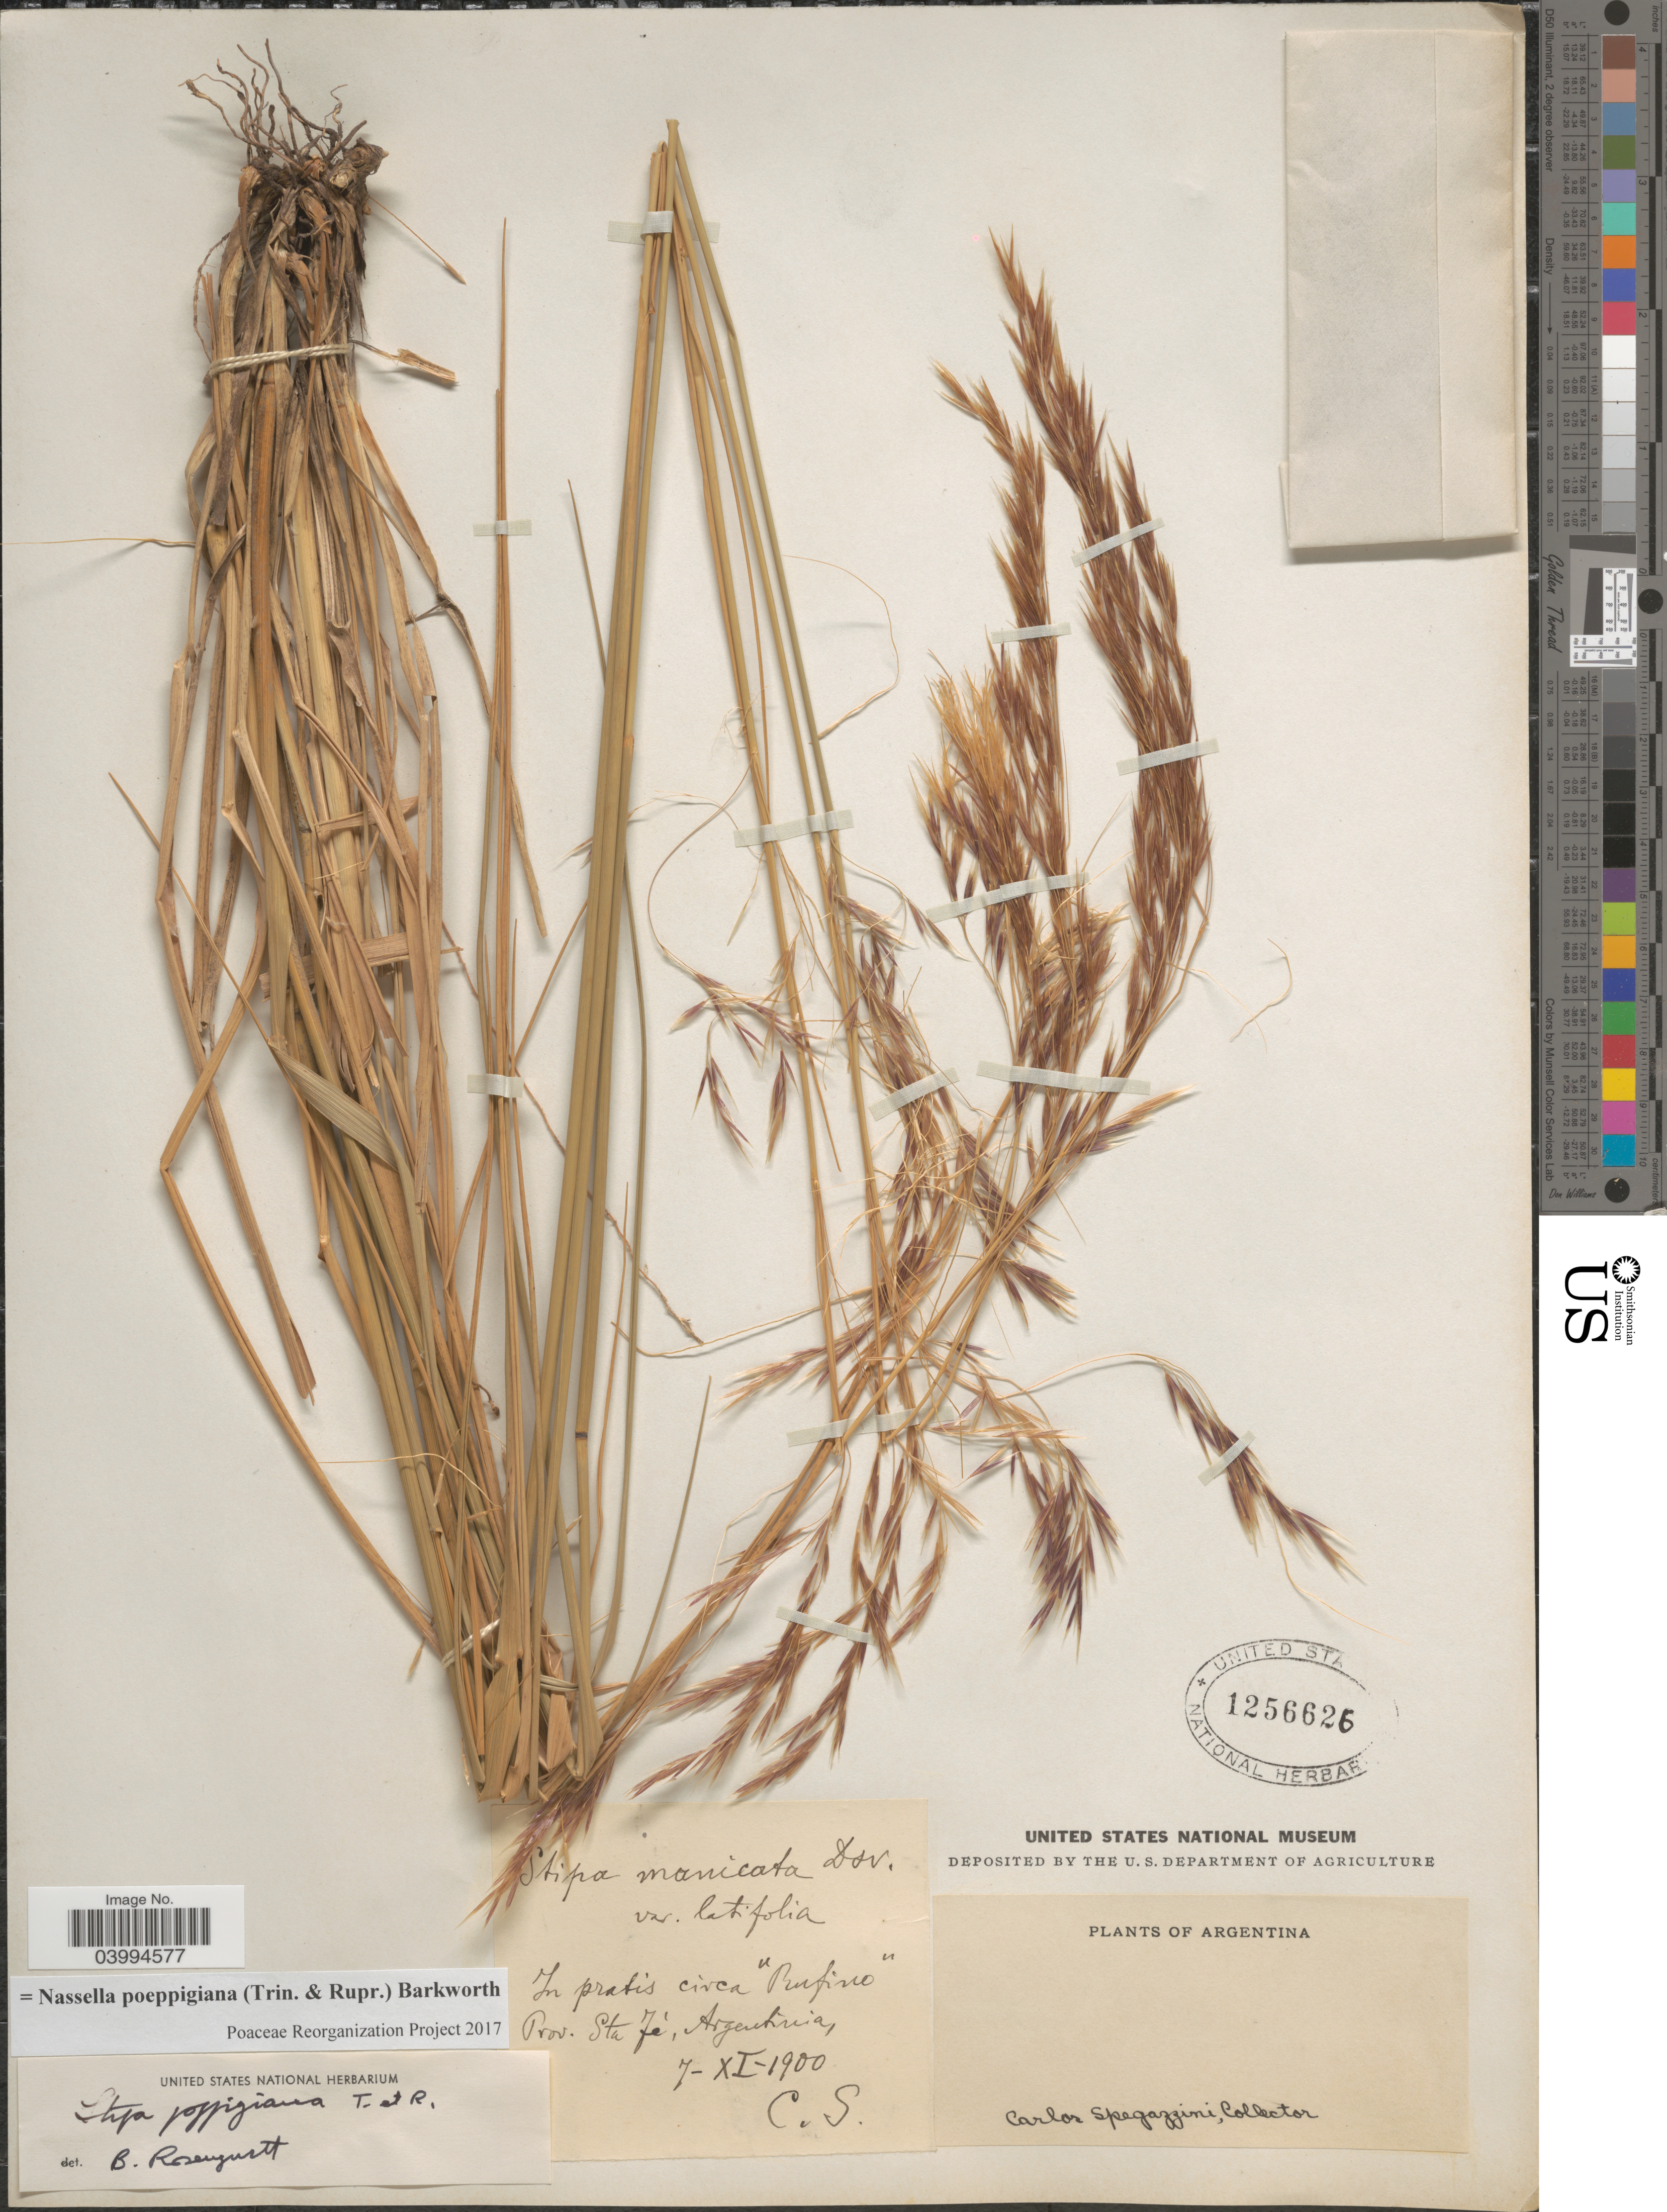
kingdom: Plantae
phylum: Tracheophyta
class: Liliopsida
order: Poales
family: Poaceae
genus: Nassella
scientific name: Nassella poeppigiana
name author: (Trin. & Rupr.) Barkworth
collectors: C. L. Spegazzini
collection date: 1900-11-07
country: Argentina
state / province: Santa Fe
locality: In pratis circa "Rufino" Prov. Sta Fé.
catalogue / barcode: US 1256626